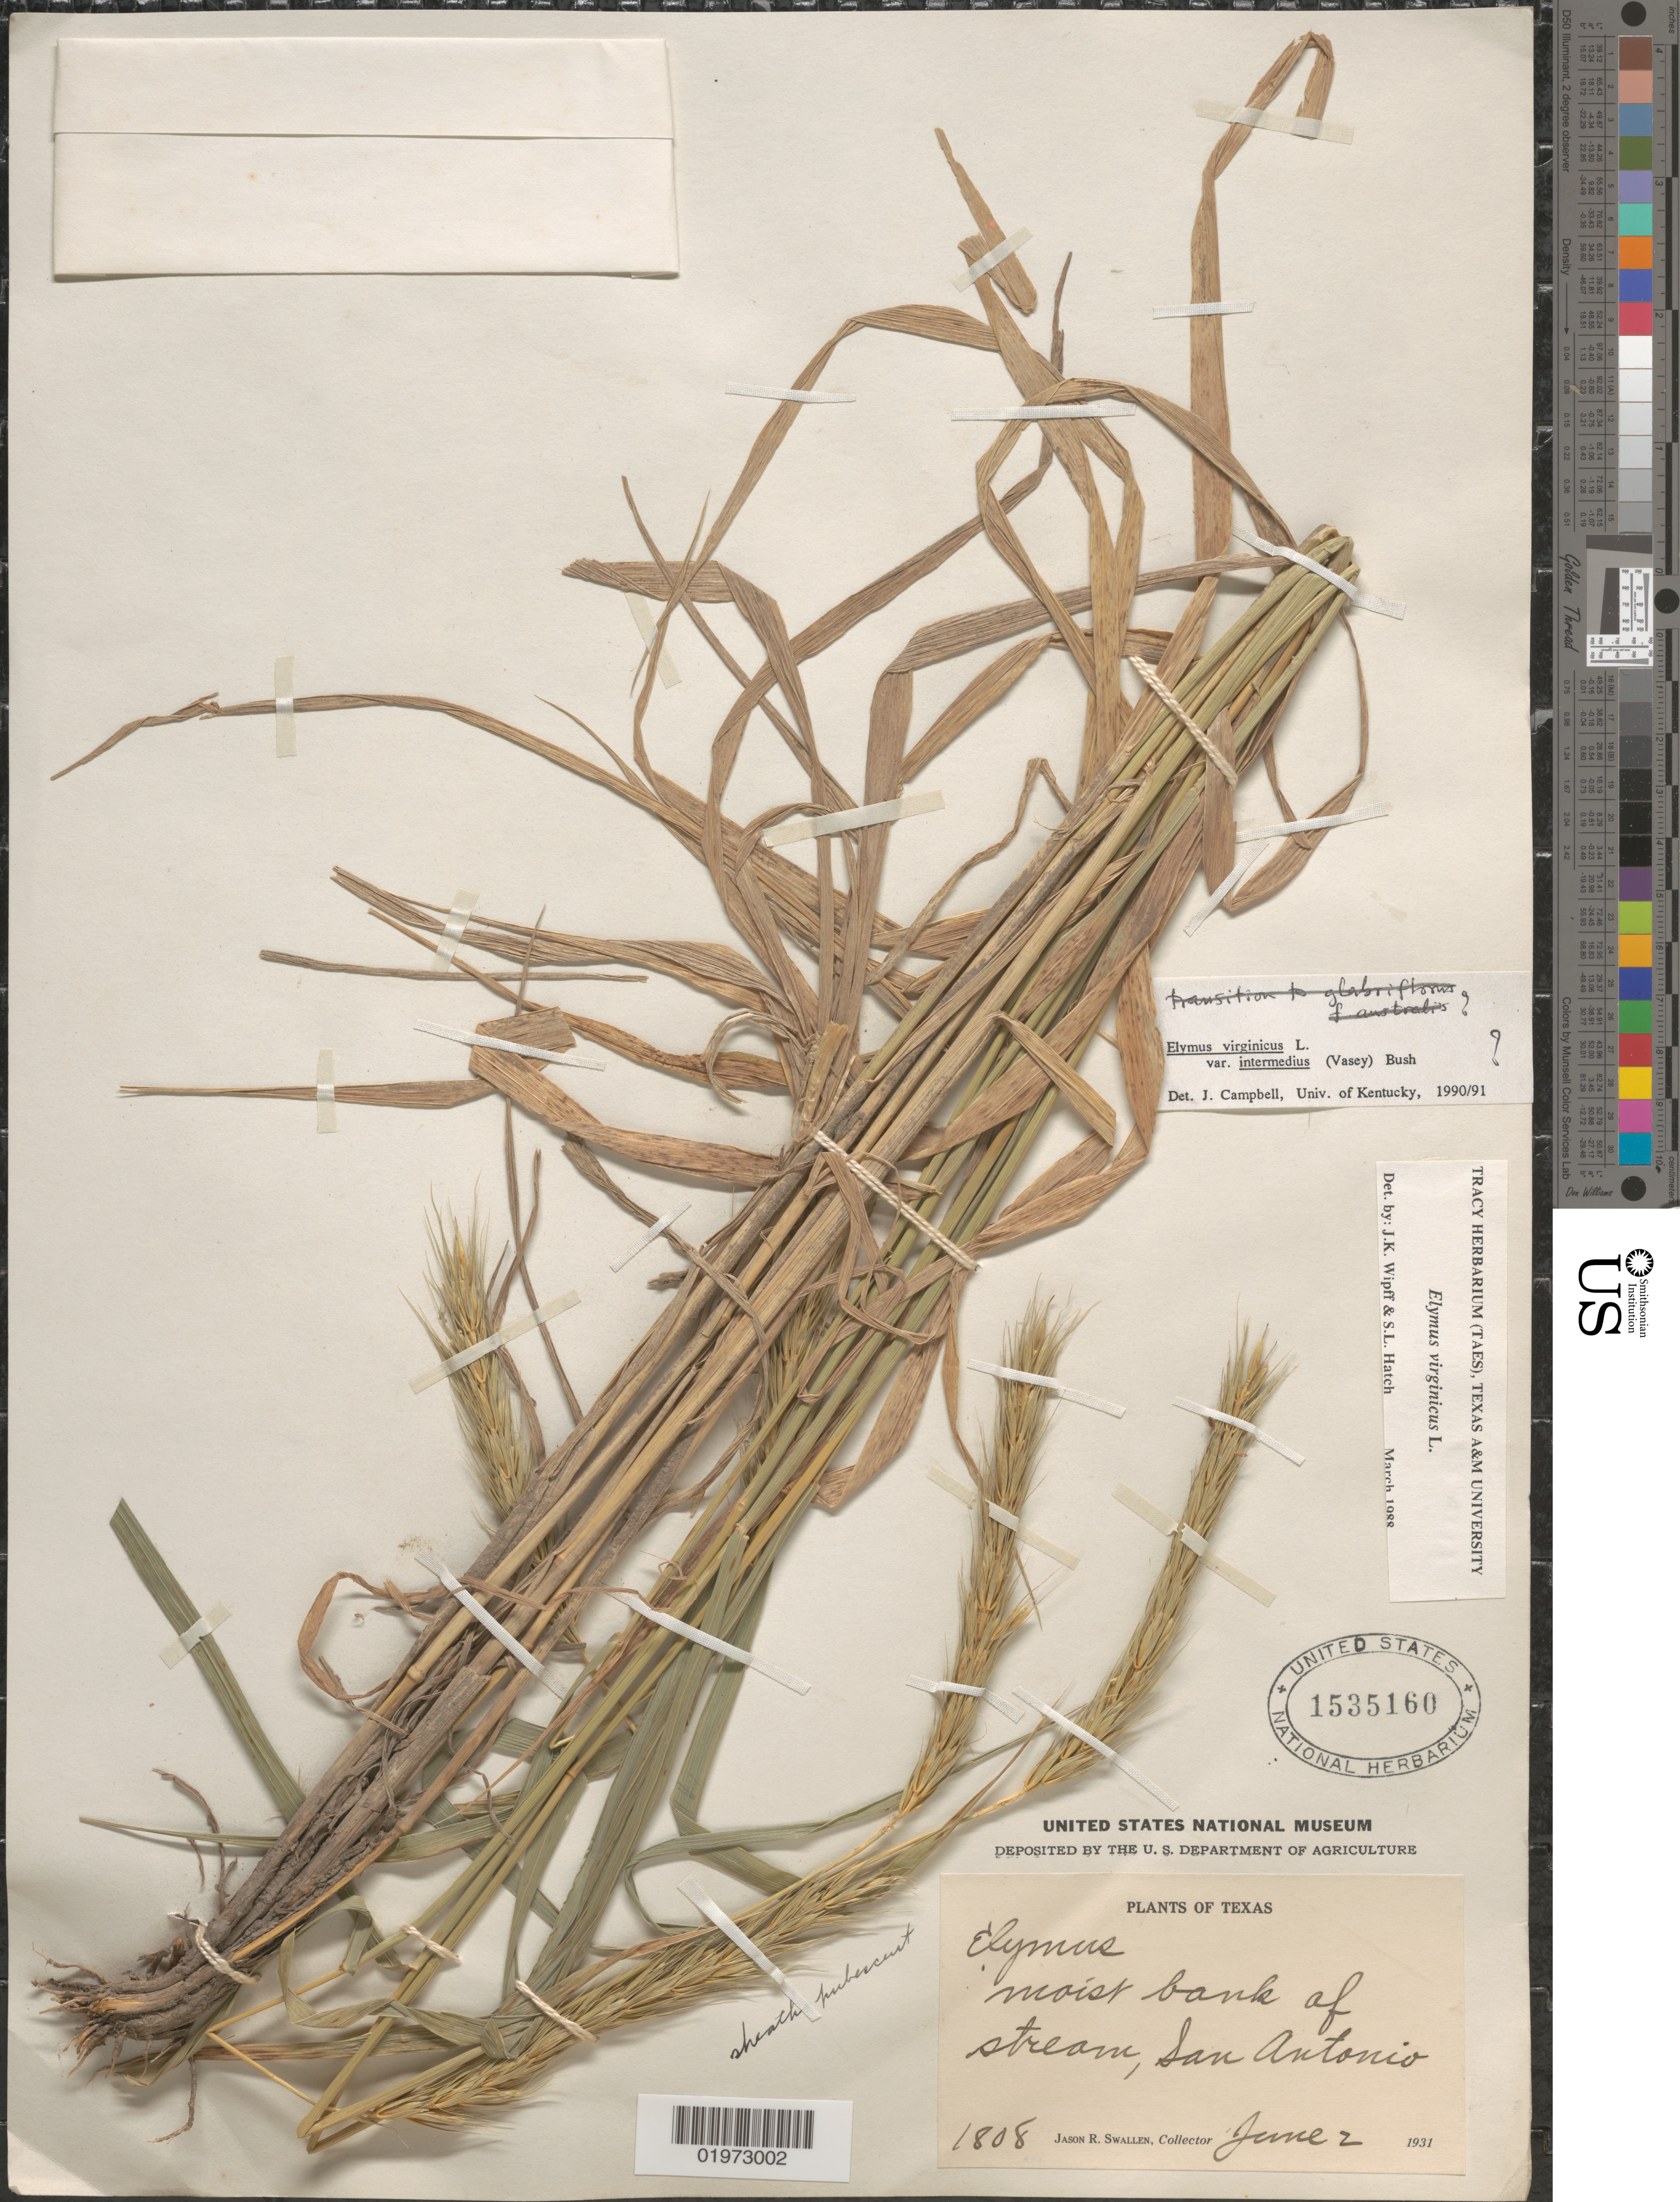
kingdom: Plantae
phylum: Tracheophyta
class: Liliopsida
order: Poales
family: Poaceae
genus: Elymus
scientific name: Elymus virginicus var. intermedius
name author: L.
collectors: J. R. Swallen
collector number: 1808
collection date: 1931-06-02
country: United States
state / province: Texas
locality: San Antonio.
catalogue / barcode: US 1535160